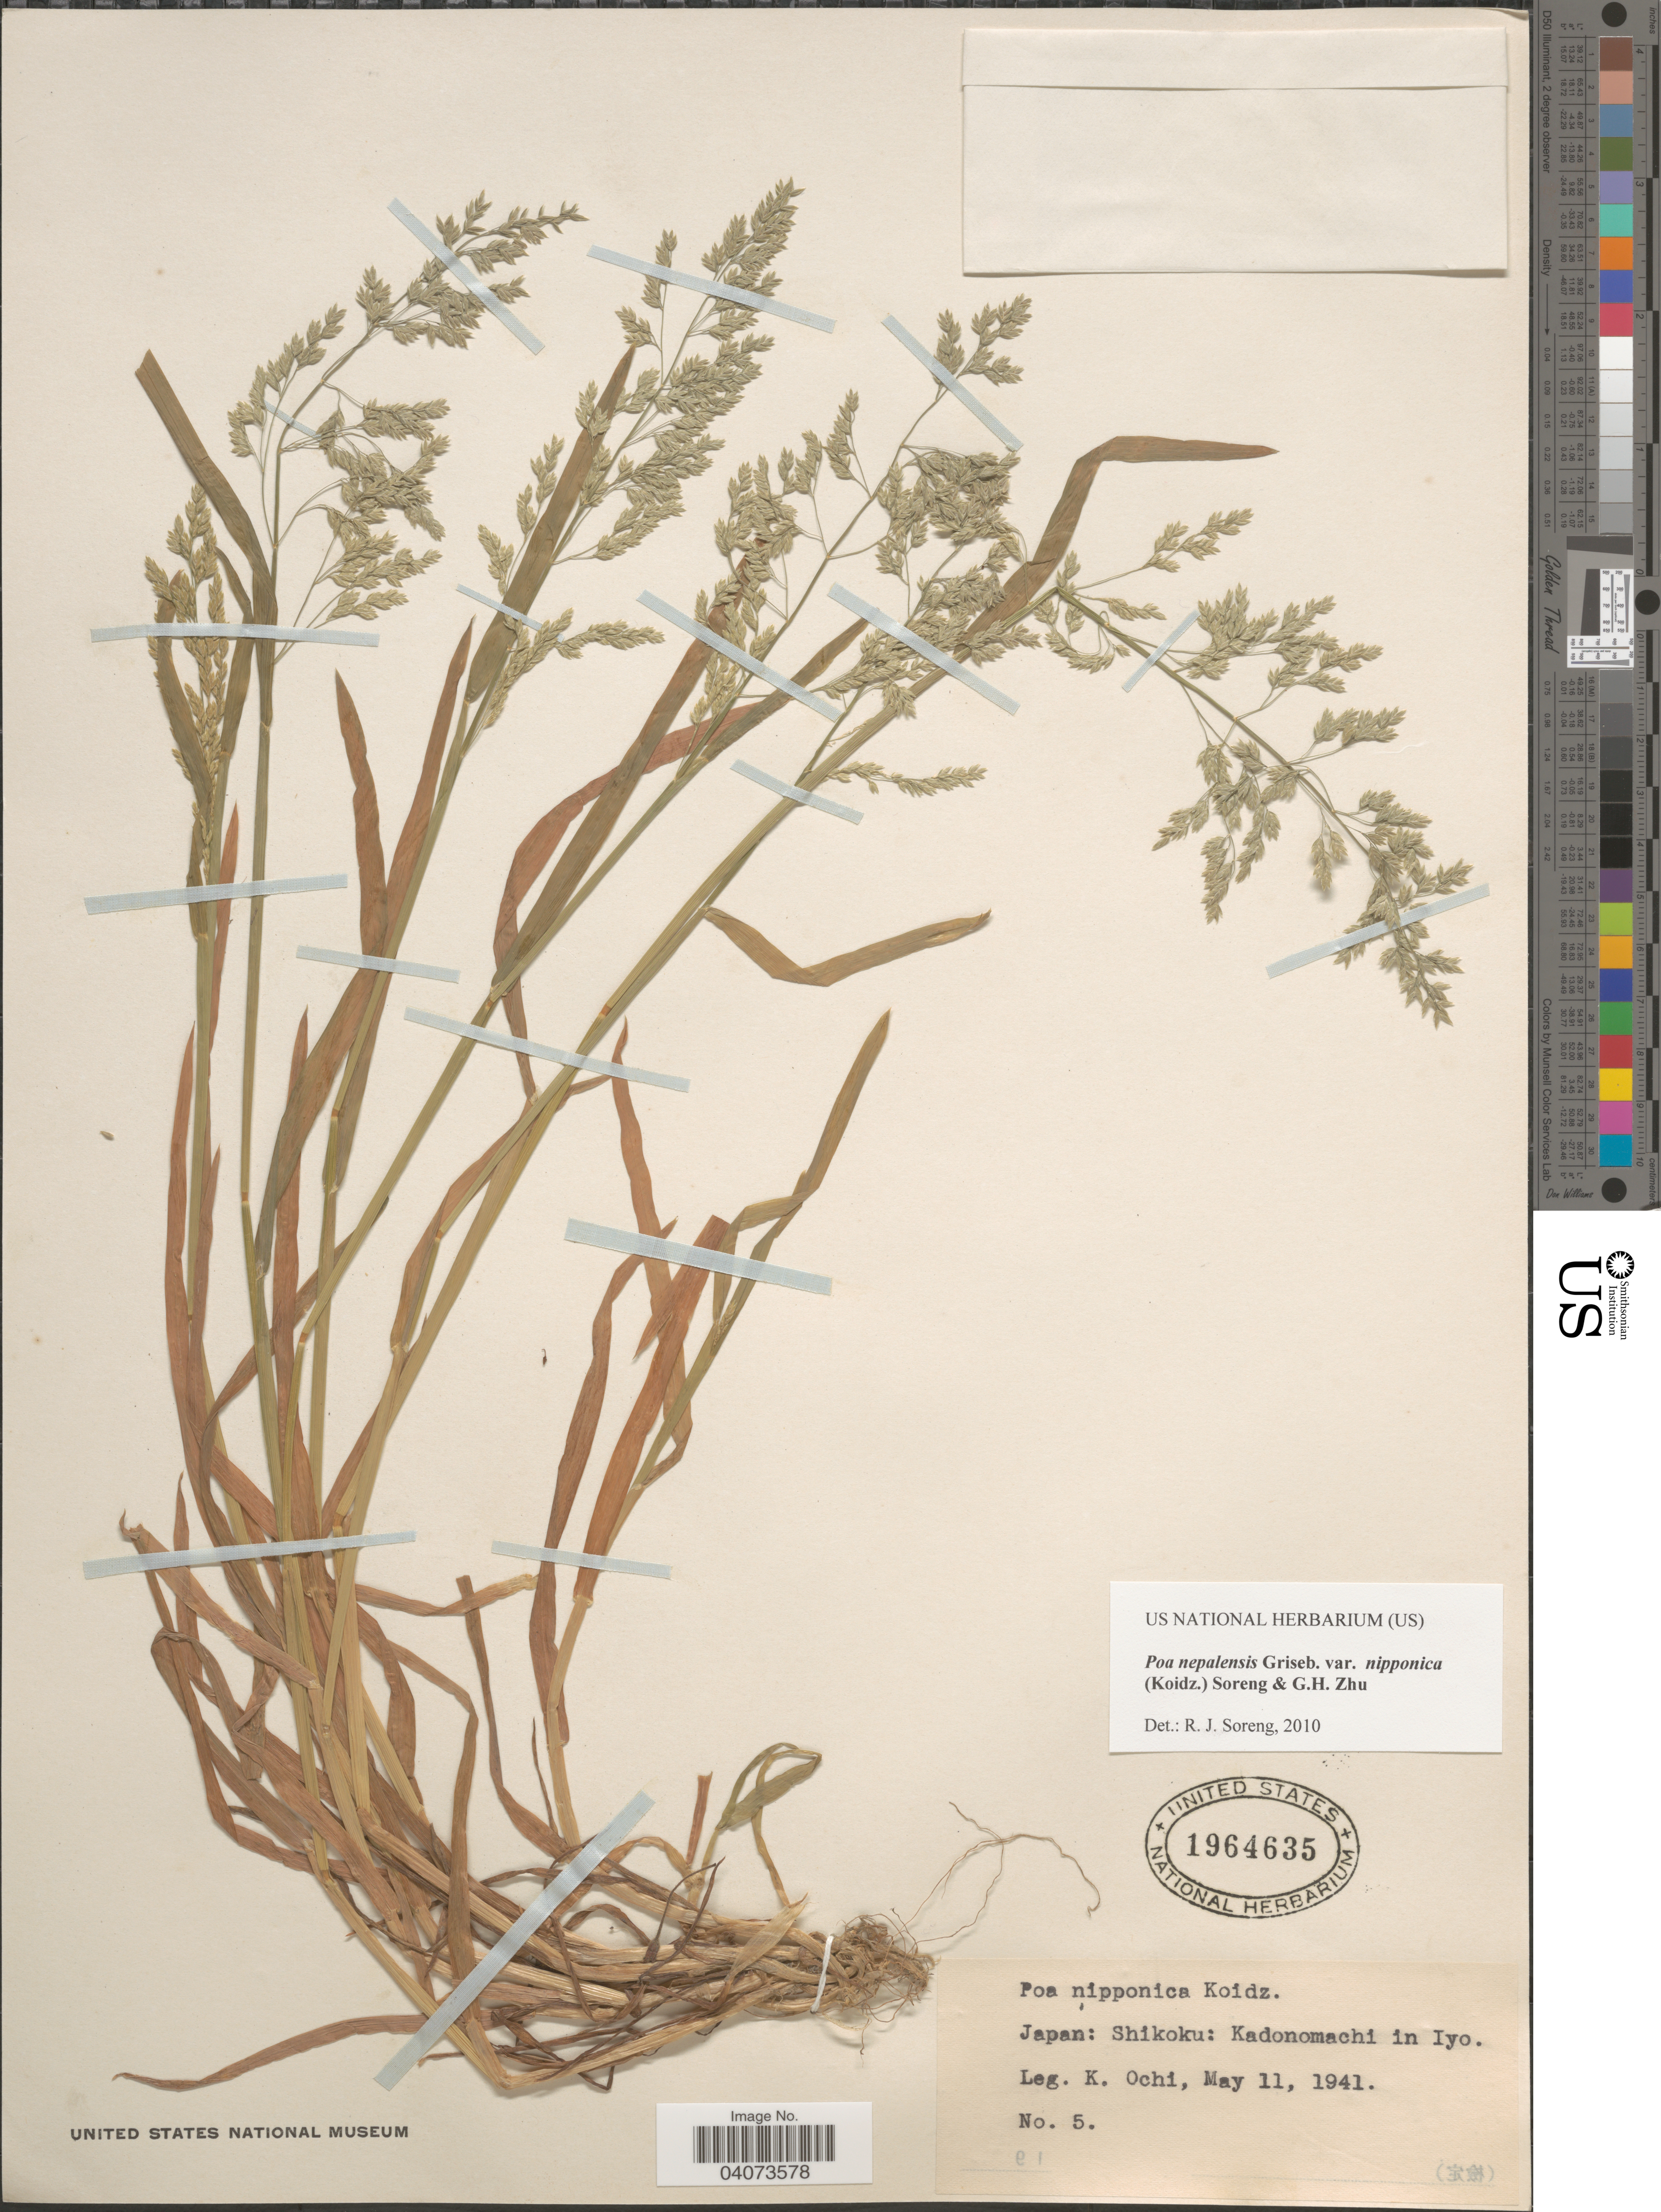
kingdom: Plantae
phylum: Tracheophyta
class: Liliopsida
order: Poales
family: Poaceae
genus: Poa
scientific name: Poa nepalensis var. nipponica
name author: (Koidz.) Soreng & G.H. Zhu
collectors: K. Ochi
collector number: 5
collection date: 1941-05-11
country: Japan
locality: Shikoku: Kadonomachi in Iyo.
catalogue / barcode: US 1964635